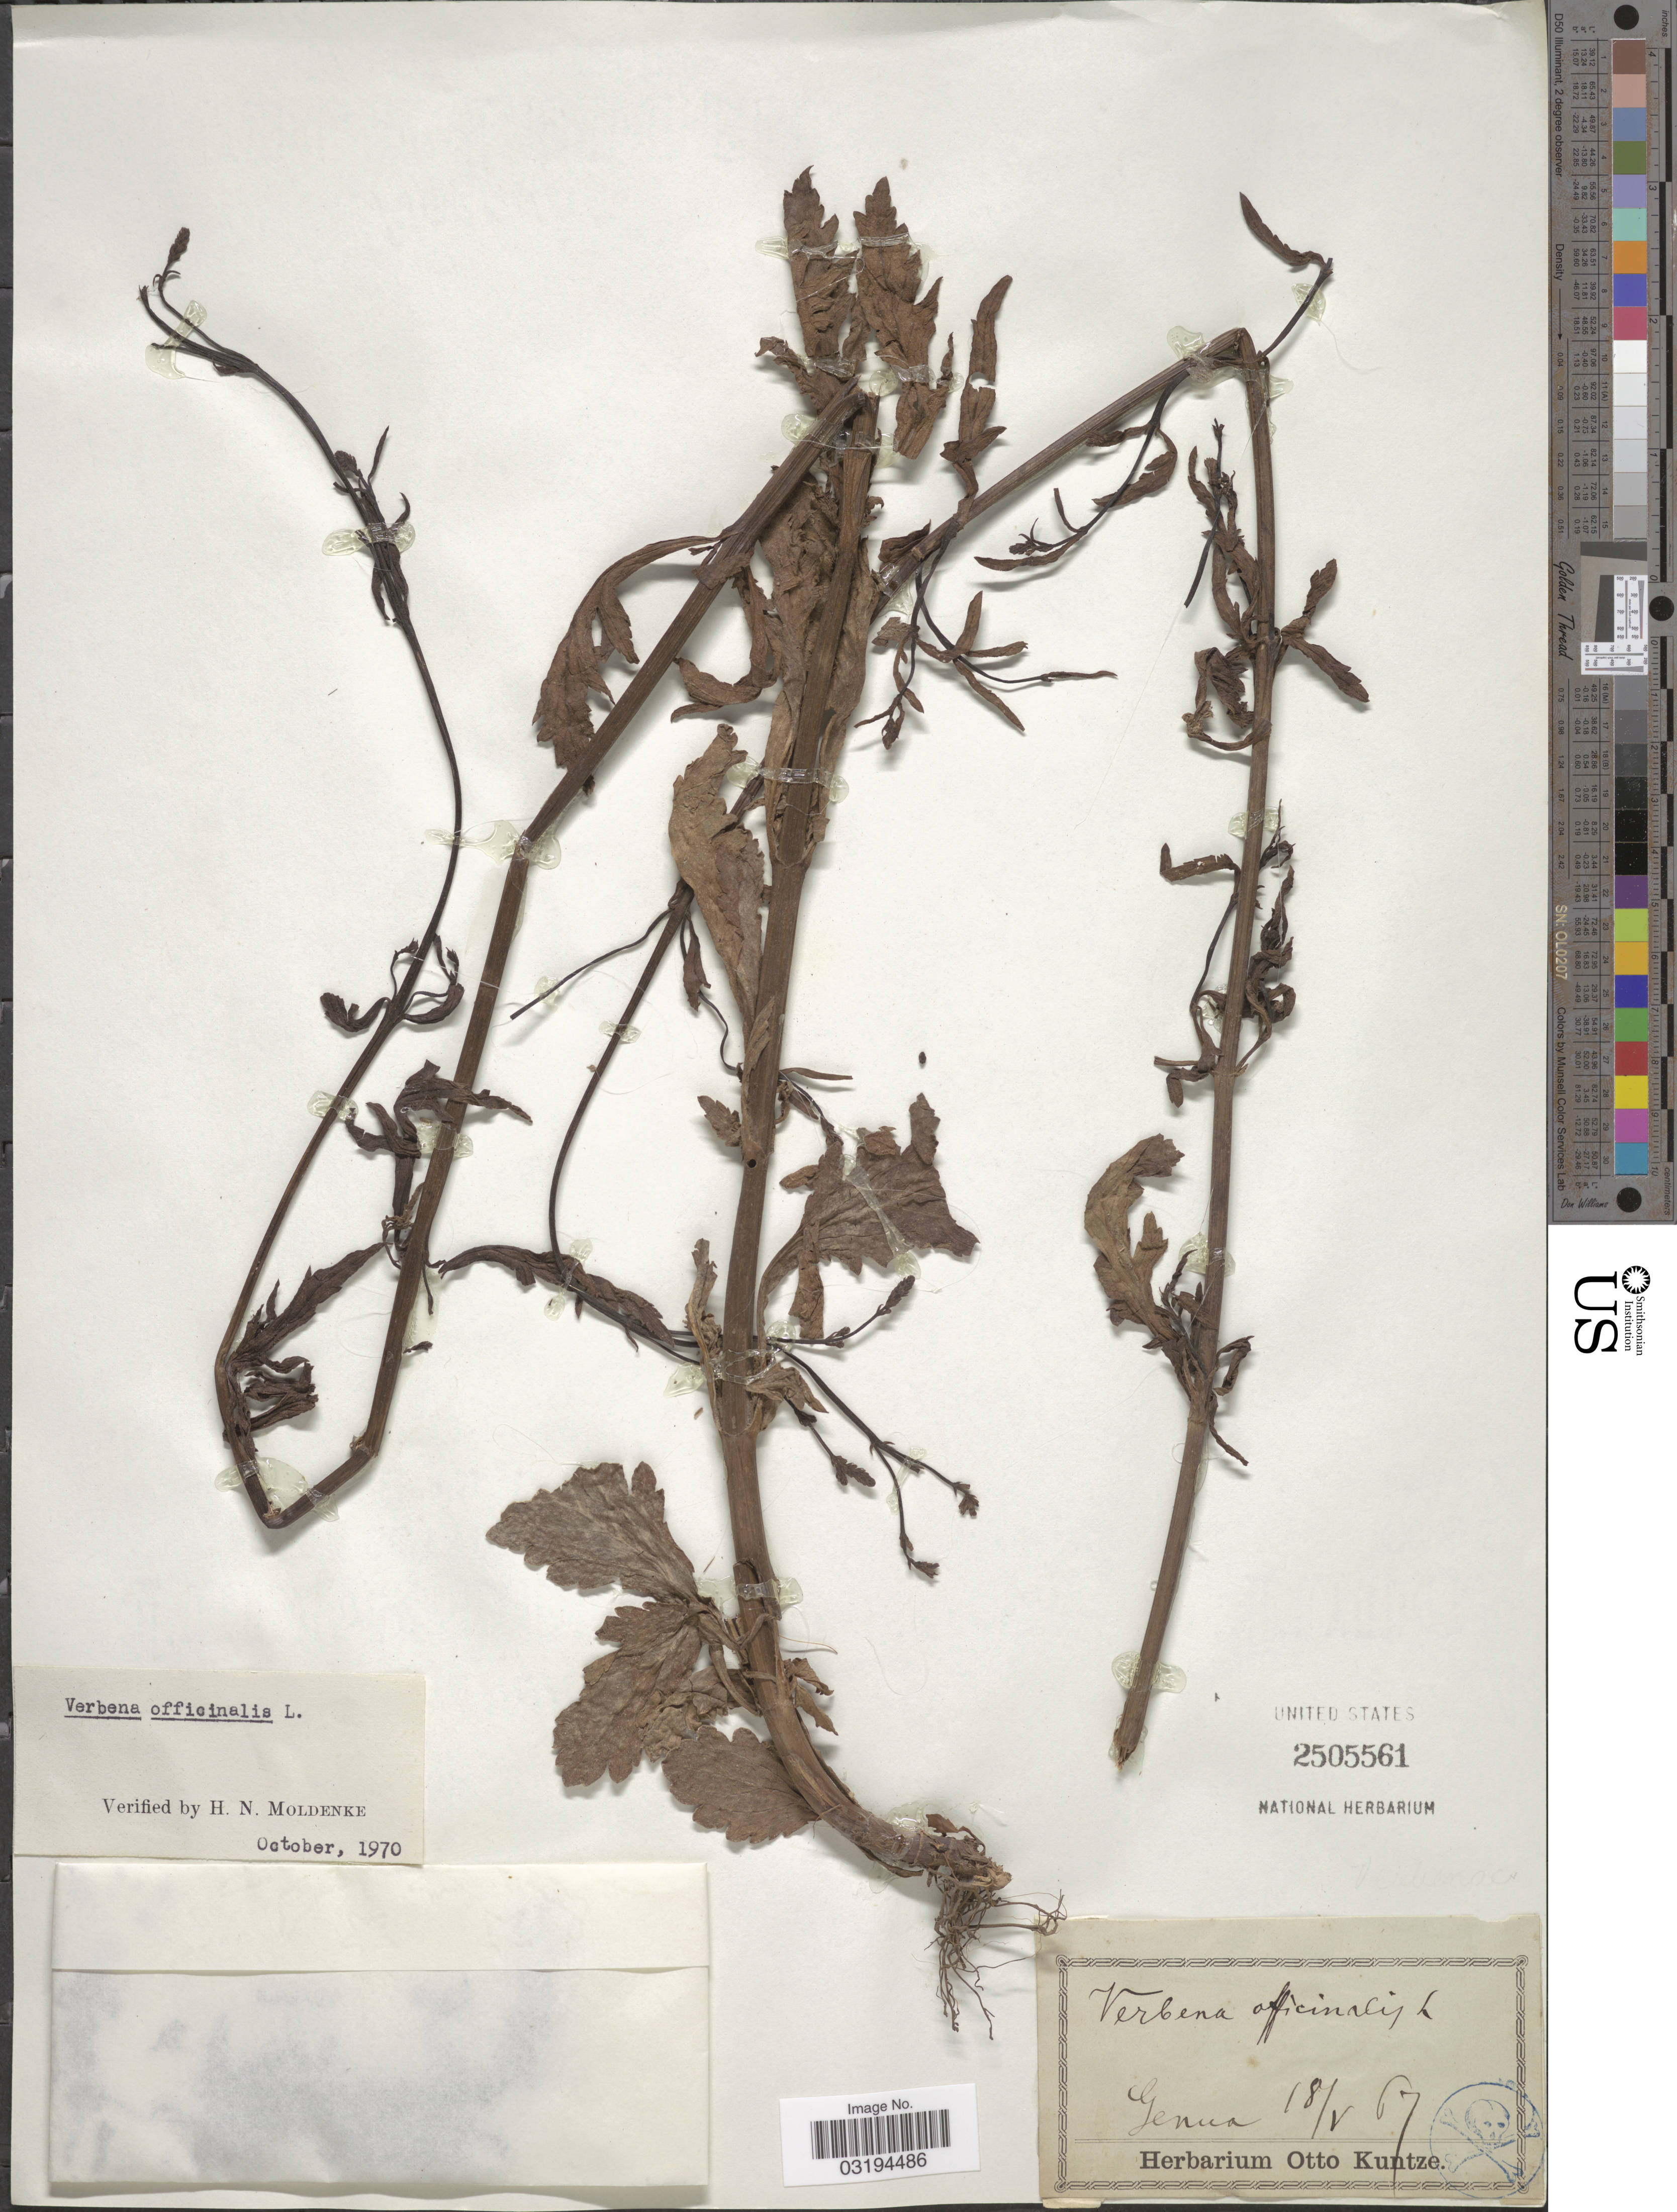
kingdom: Plantae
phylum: Tracheophyta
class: Magnoliopsida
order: Lamiales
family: Verbenaceae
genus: Verbena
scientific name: Verbena officinalis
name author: L.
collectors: ex herb. Otto Kuntze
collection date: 1867-05-18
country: Italy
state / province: Liguria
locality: Genua.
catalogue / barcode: US 2505561